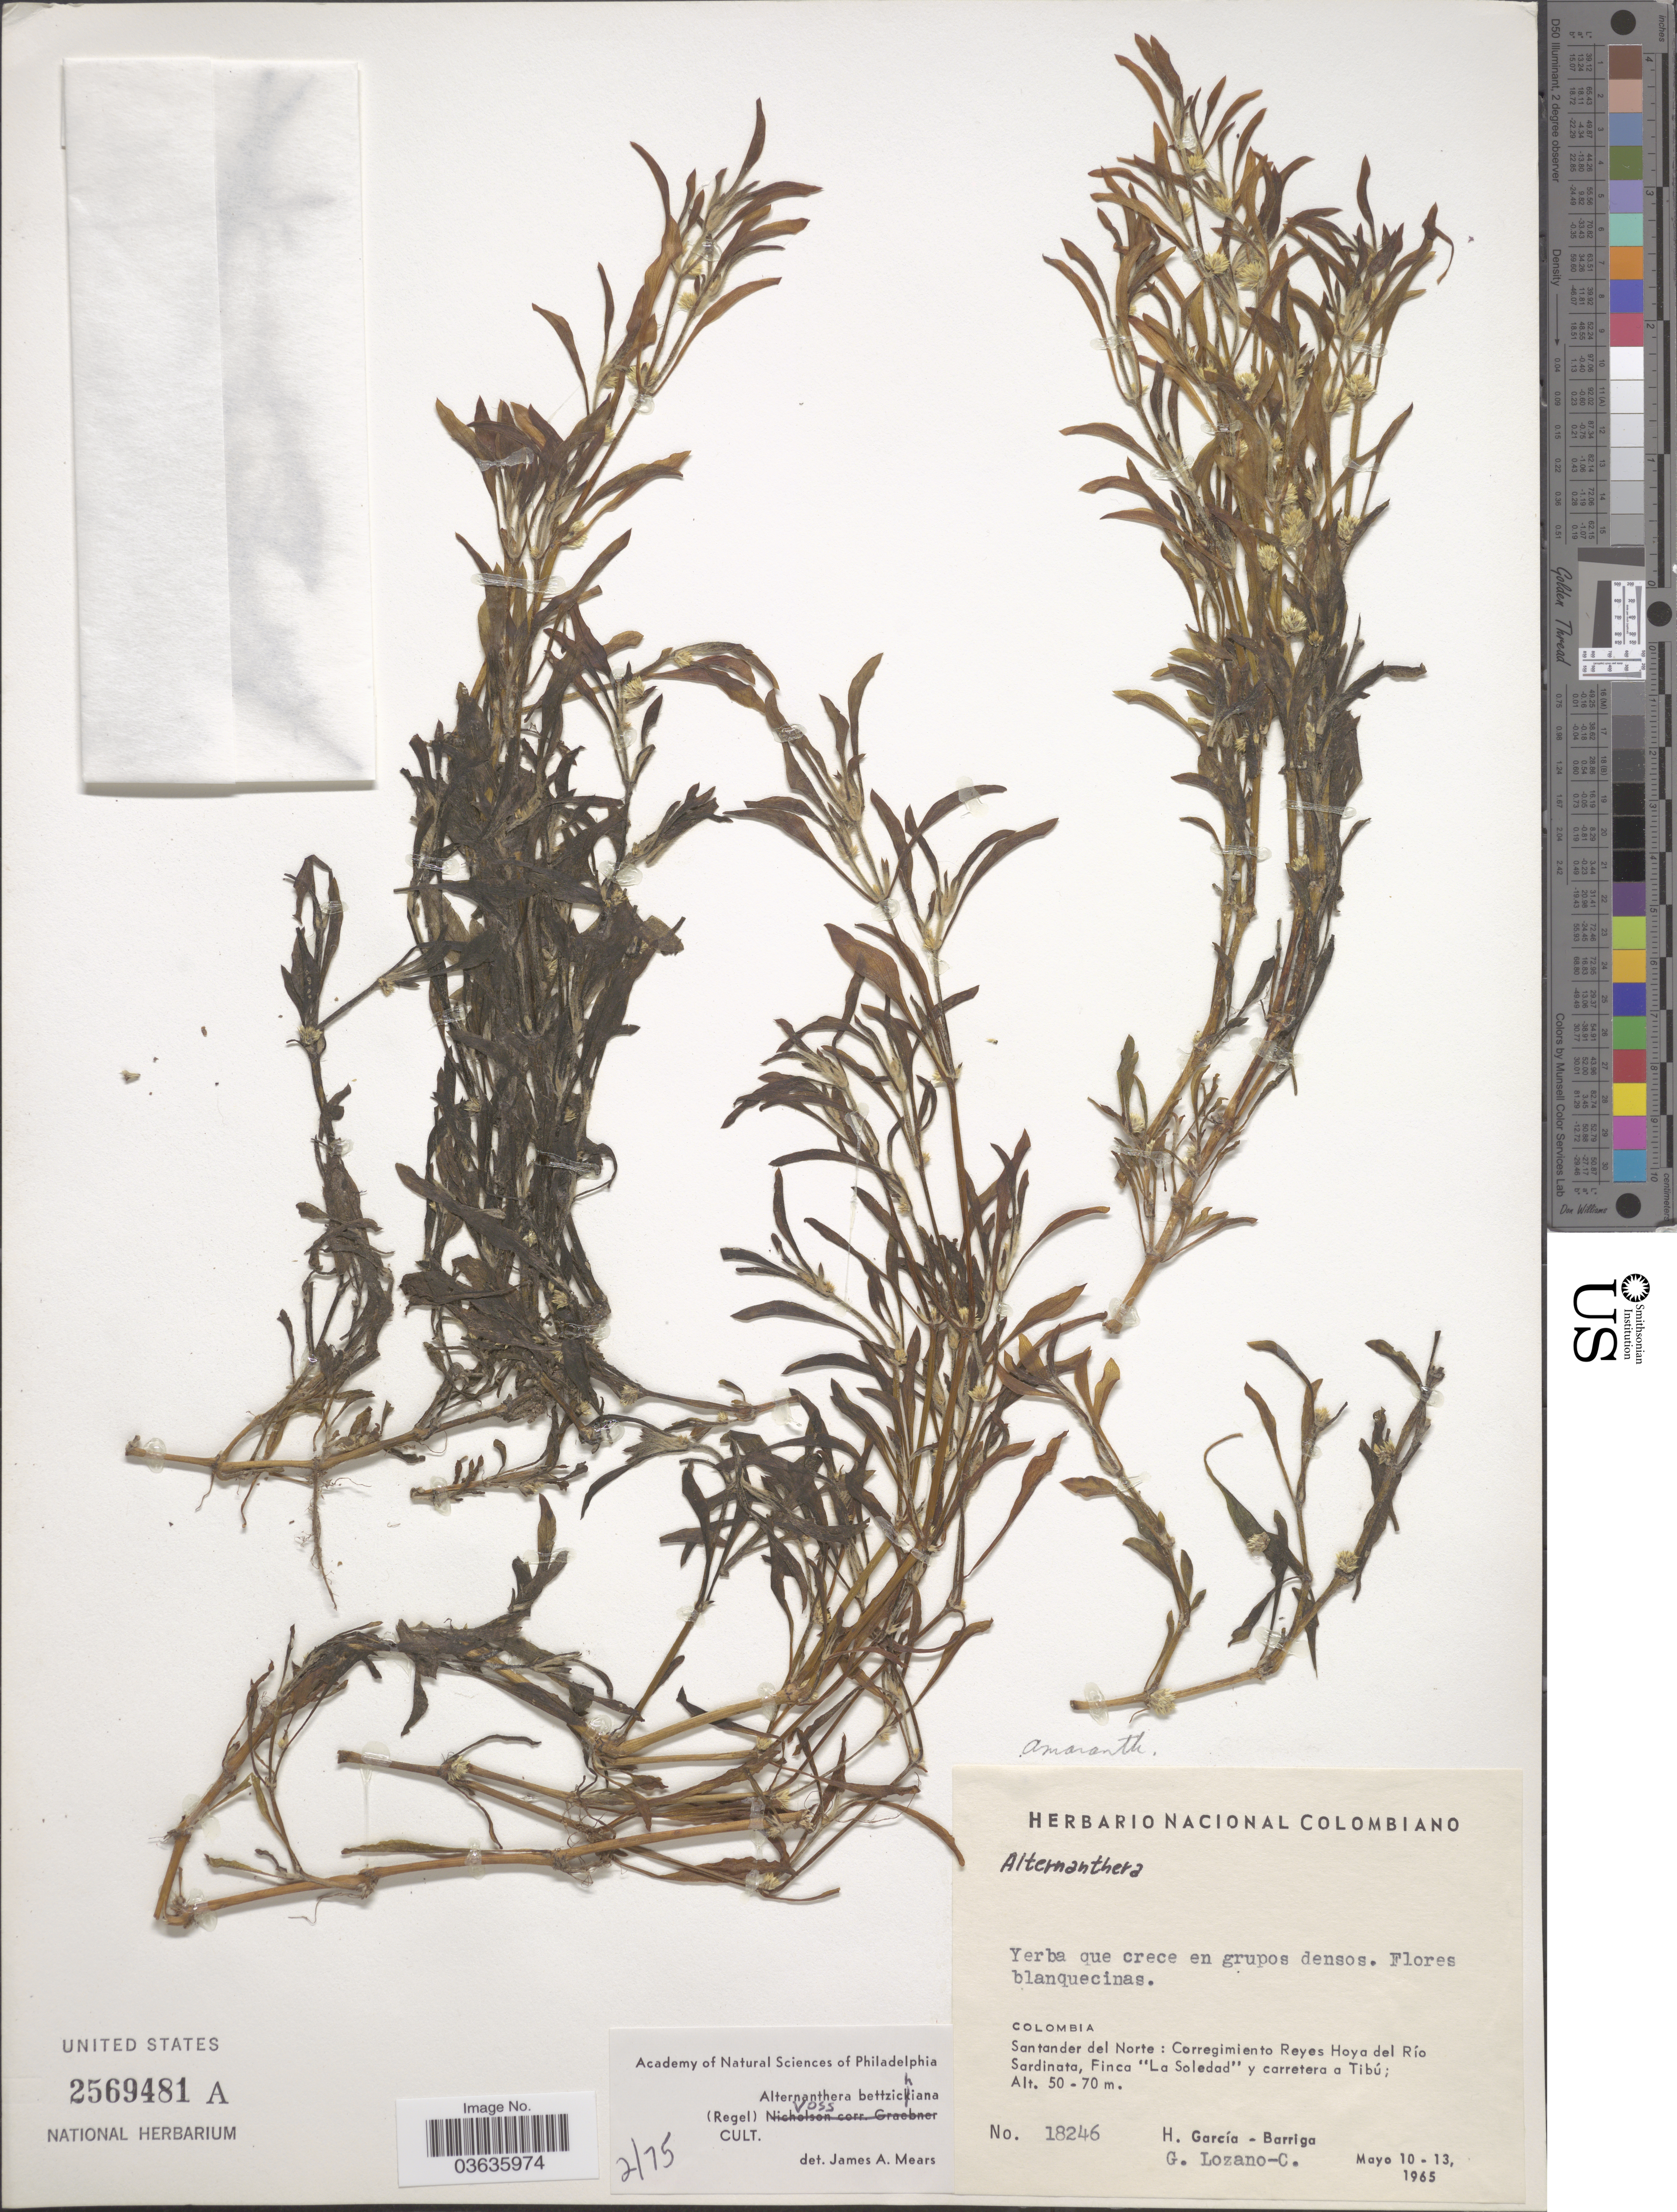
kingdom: Plantae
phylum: Tracheophyta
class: Magnoliopsida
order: Caryophyllales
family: Amaranthaceae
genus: Alternanthera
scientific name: Alternanthera bettzickiana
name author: (Regel) G. Nicholson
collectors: H. García Barriga & G. Lozano-Contreras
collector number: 18246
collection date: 1965-05-10/1965-05-13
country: Colombia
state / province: Norte de Santander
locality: Corregimiento Reyes Hoya del Río Sardinata, Finca "La Soledad" y carretera a Tibú.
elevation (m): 50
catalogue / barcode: US 2569481A